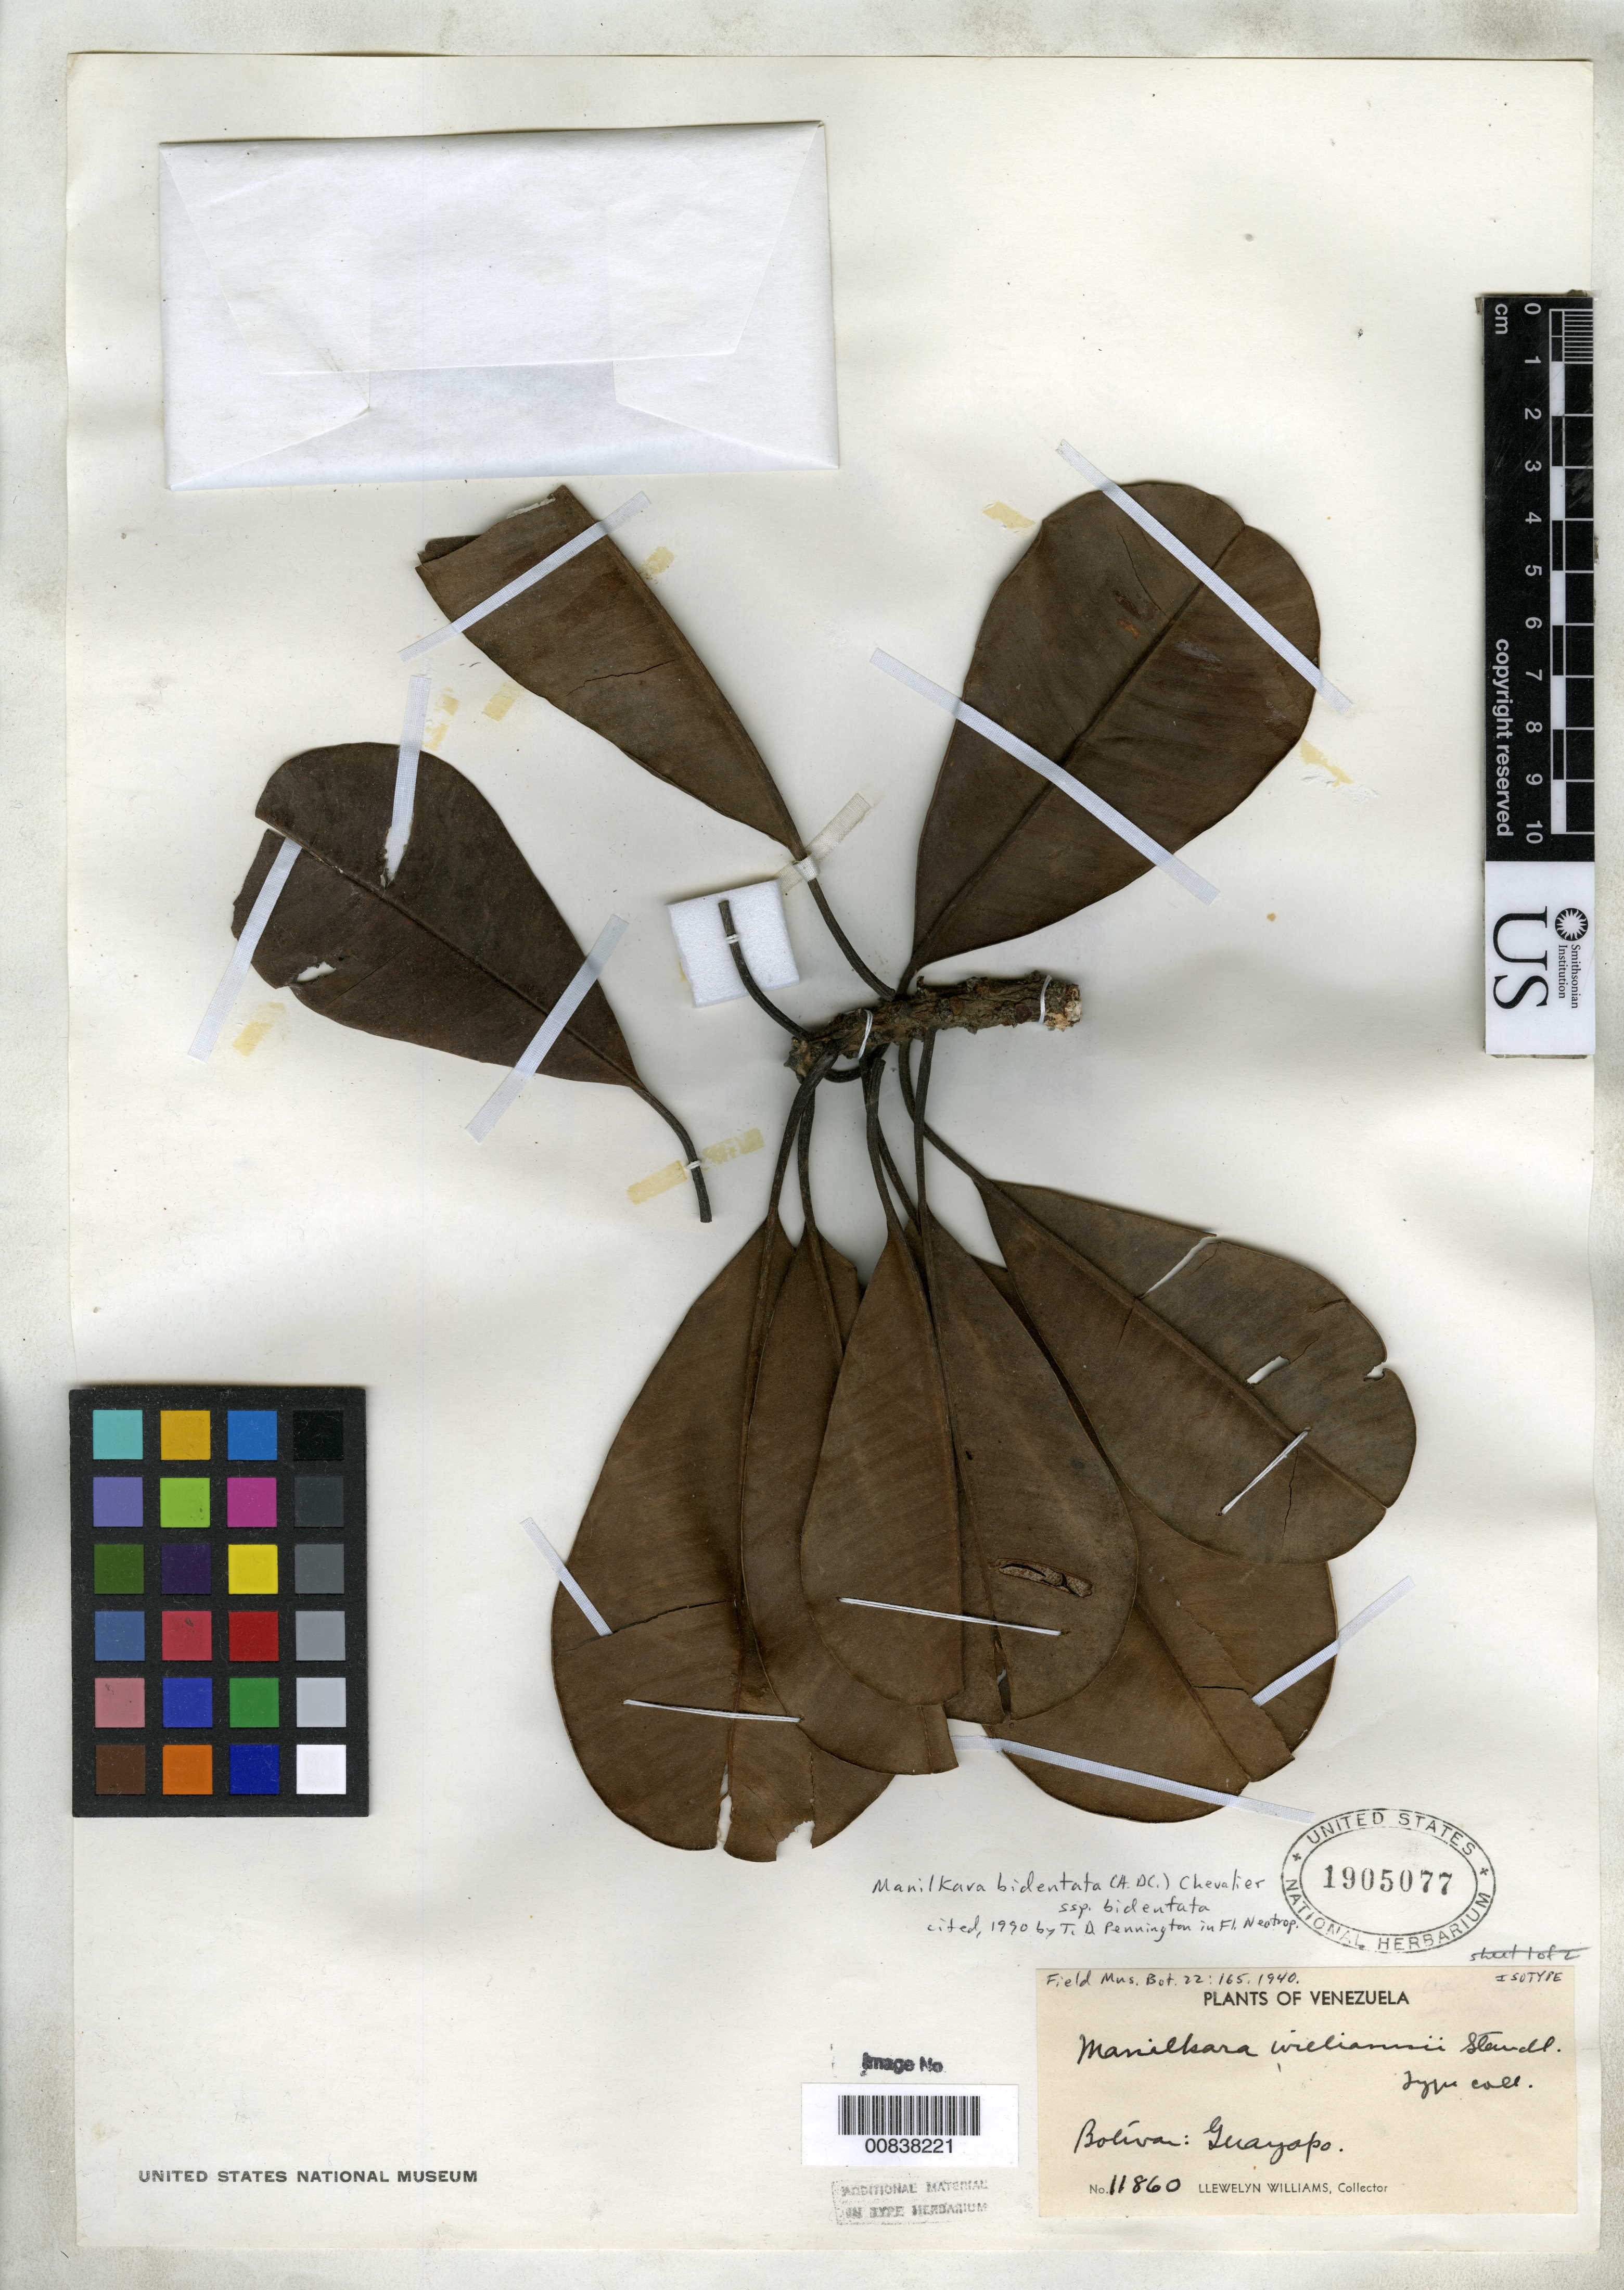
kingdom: Plantae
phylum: Tracheophyta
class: Magnoliopsida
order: Ericales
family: Sapotaceae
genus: Manilkara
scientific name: Manilkara williamsii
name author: Standl.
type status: Isotype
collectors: L. Williams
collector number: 11860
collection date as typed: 18 Apr 1939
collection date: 1939-04-18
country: Venezuela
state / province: Bolívar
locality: Guayapo.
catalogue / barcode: US 1905077